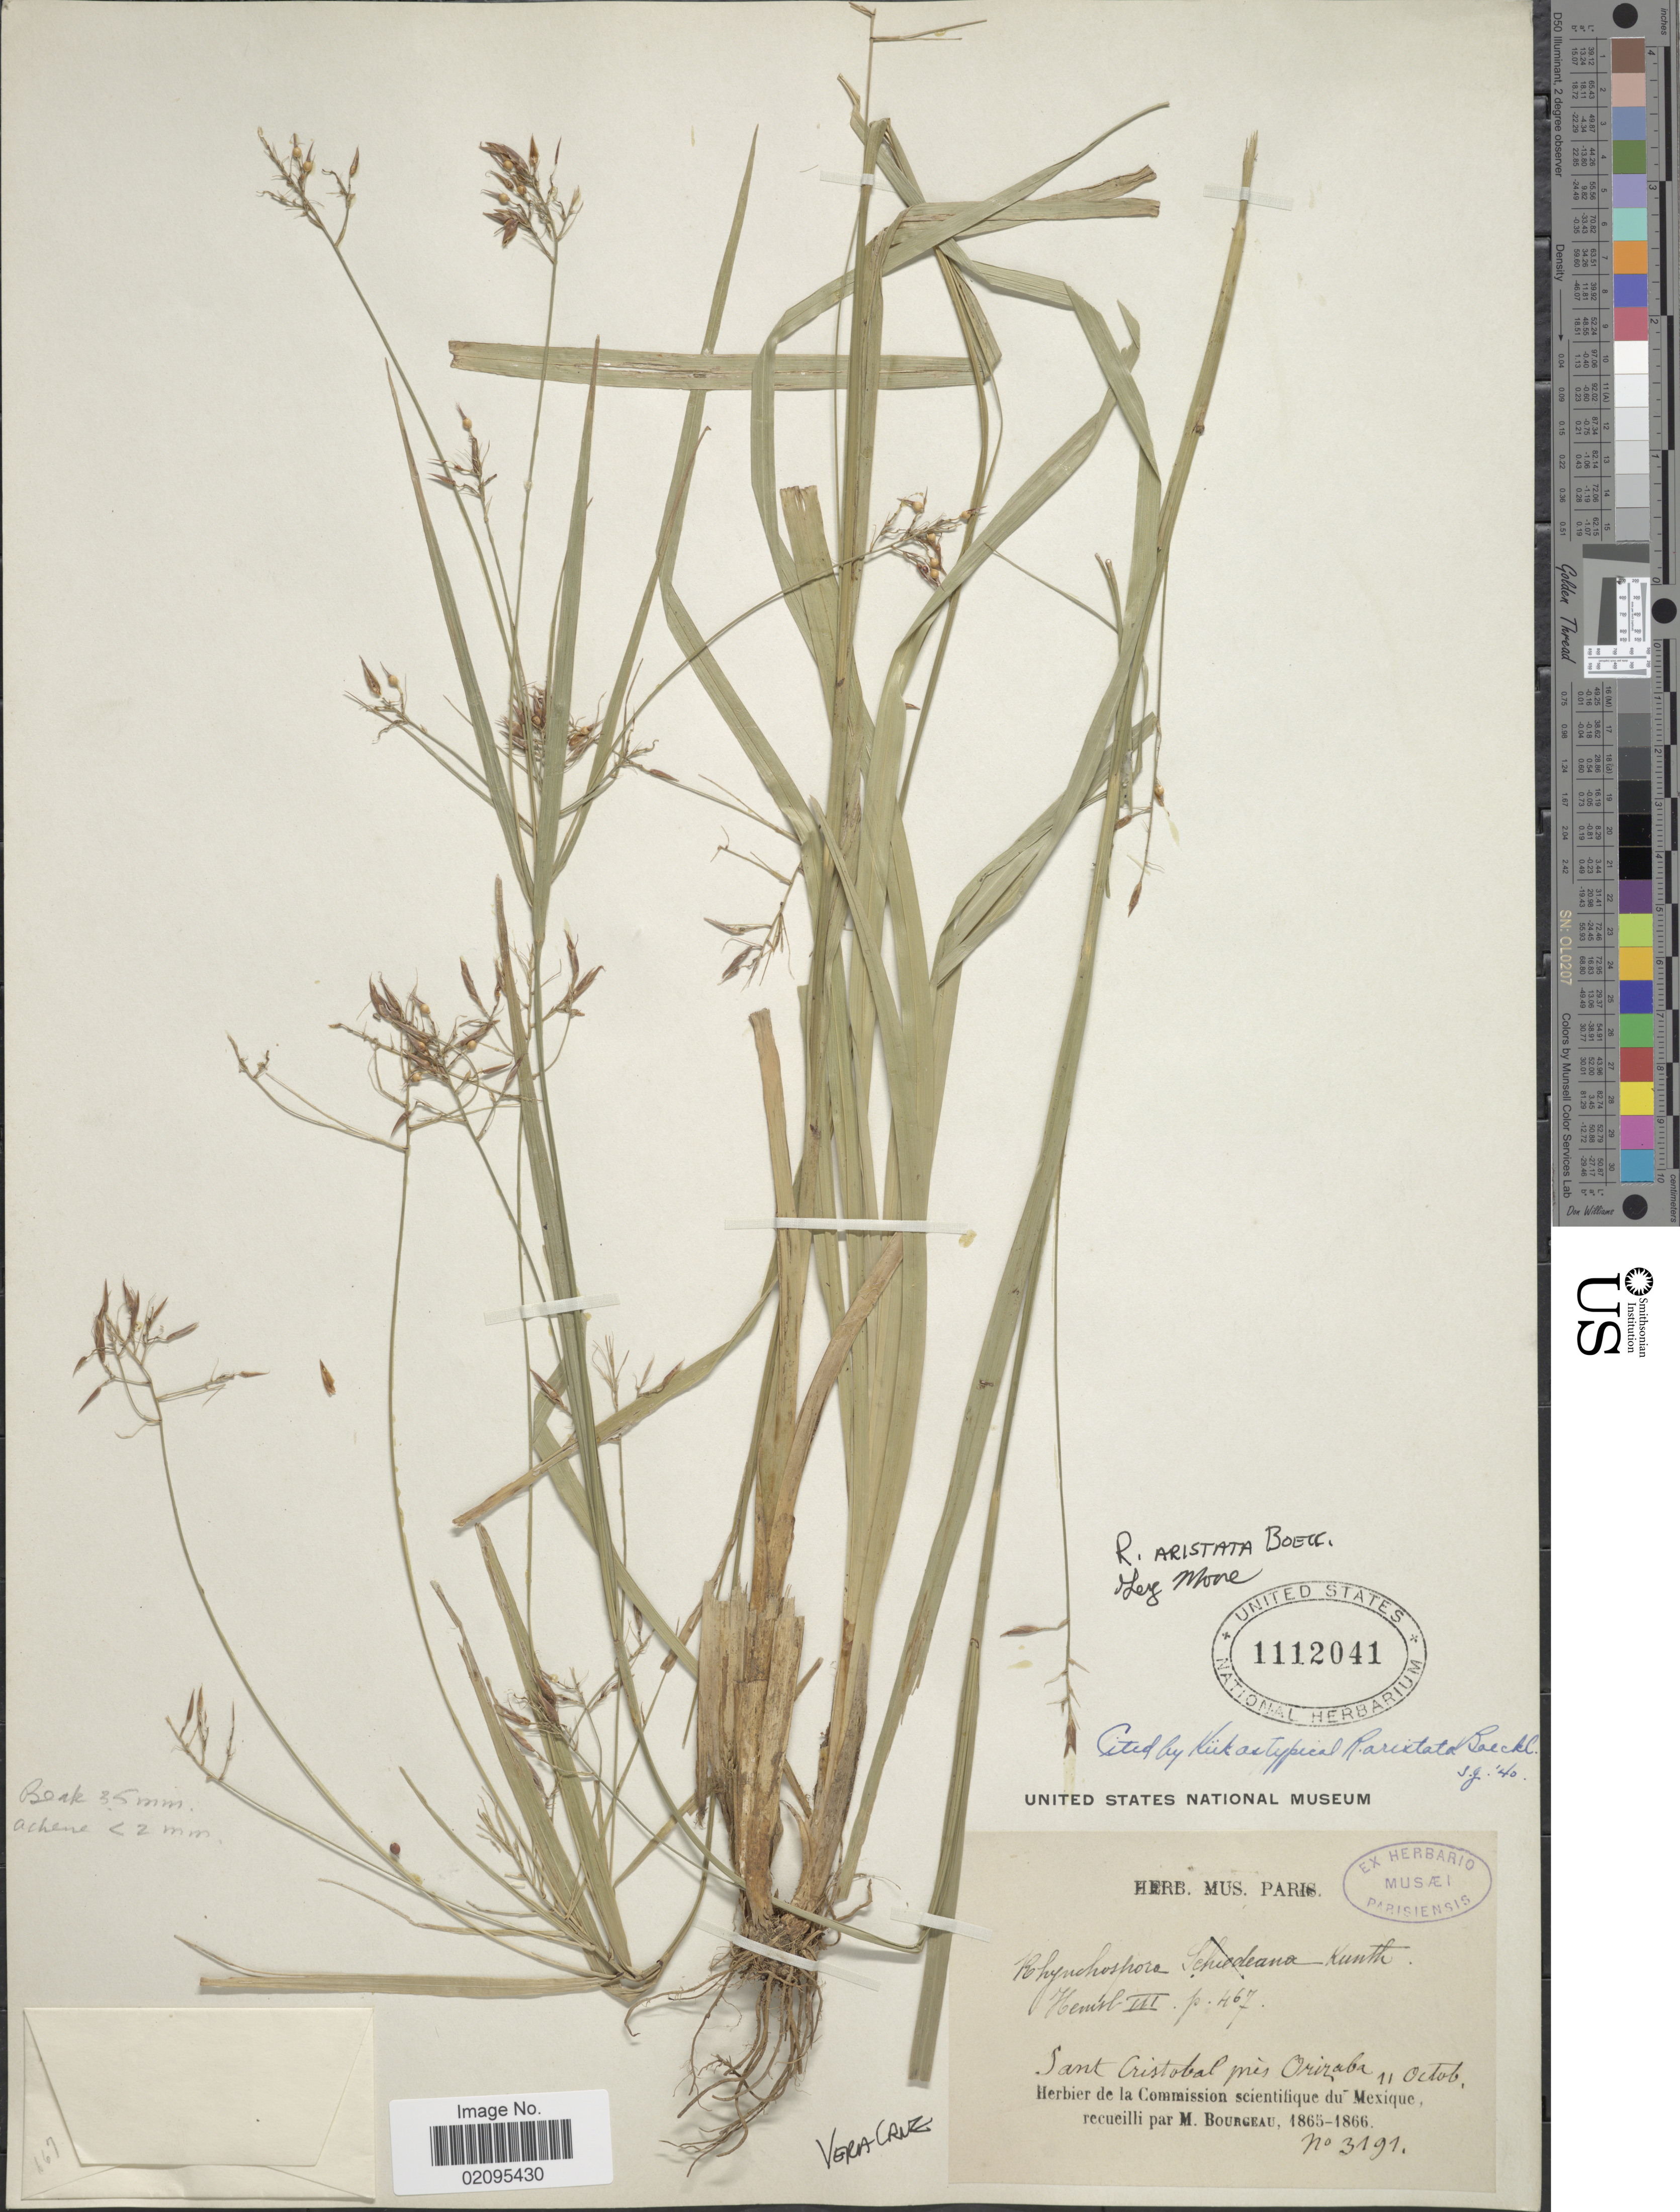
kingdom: Plantae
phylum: Tracheophyta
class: Liliopsida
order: Poales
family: Cyperaceae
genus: Rhynchospora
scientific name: Rhynchospora aristata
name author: Boeckeler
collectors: M. Bourgeau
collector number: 3191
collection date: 1865-10-11/1866-10-11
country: Mexico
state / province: Veracruz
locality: Vera Cruz, Satn Cristobal, pres Orizaba.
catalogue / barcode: US 1112041